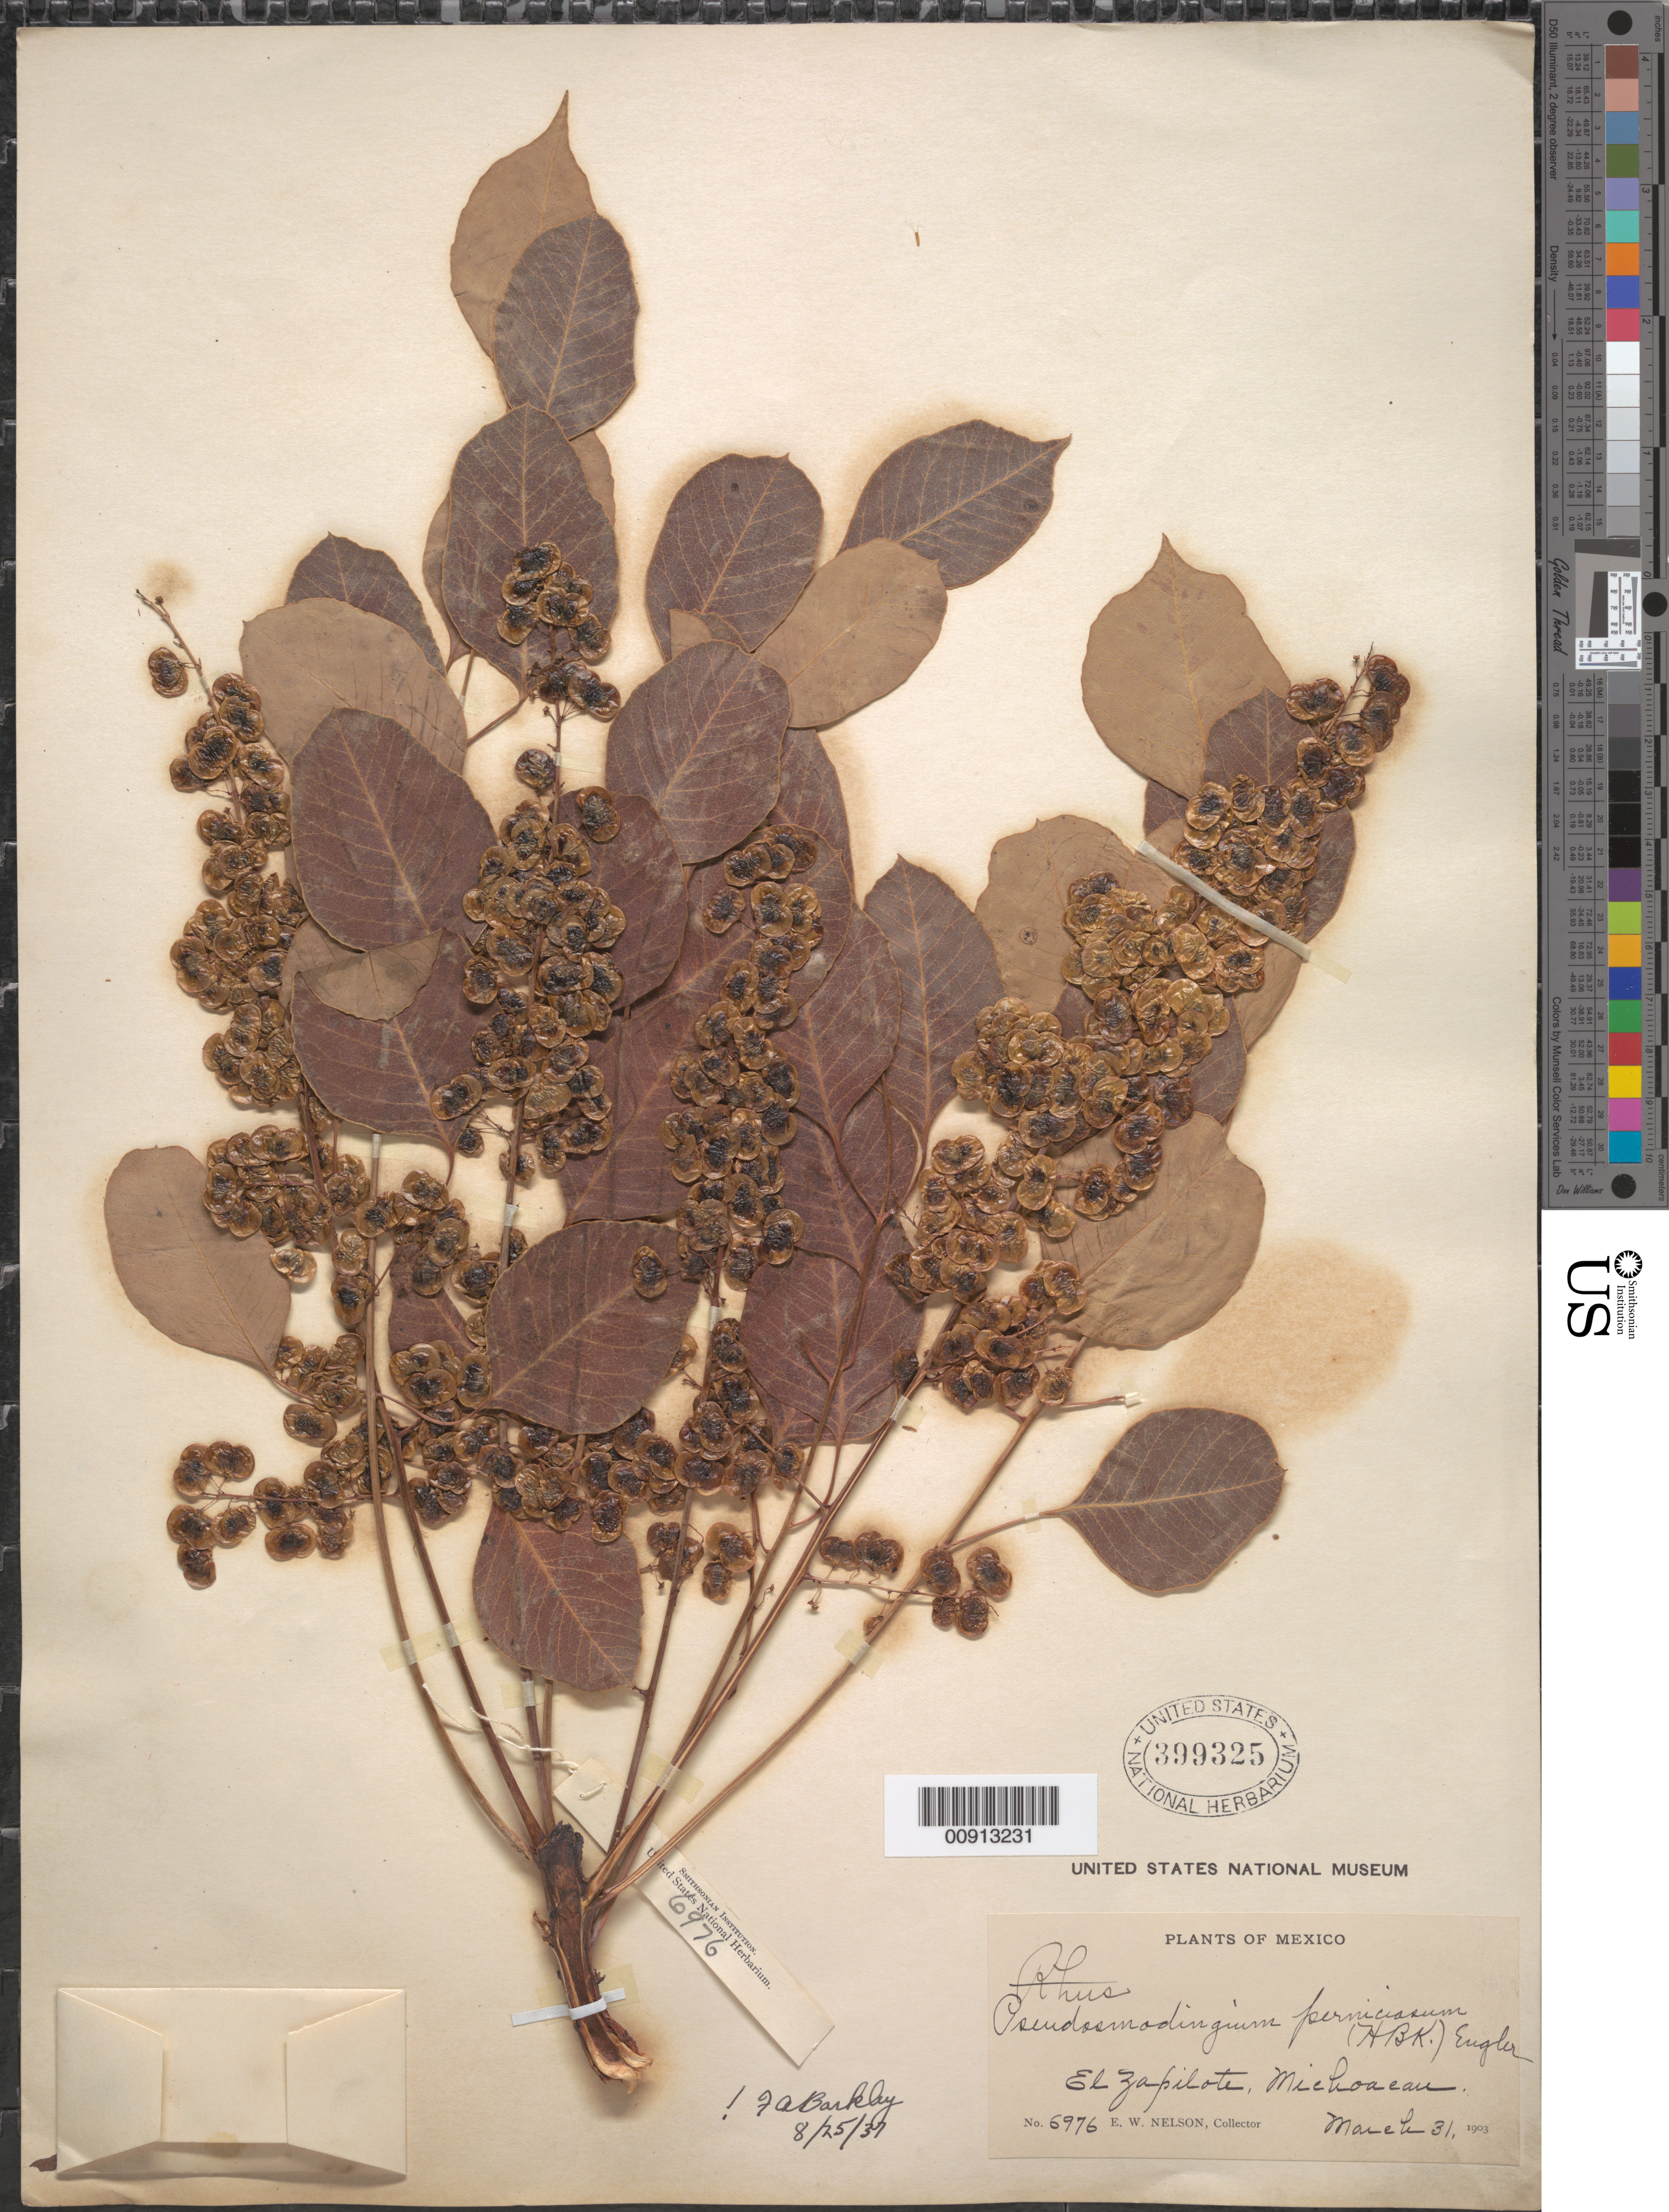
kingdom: Plantae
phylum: Tracheophyta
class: Magnoliopsida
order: Sapindales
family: Anacardiaceae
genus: Pseudosmodingium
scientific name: Pseudosmodingium perniciosum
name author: (Kunth) Engl.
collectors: E. W. Nelson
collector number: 6976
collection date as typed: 31 Mar 1903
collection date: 1903-03-31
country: Mexico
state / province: Michoacán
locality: El Zopilote, Michoacán.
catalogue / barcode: US 399325